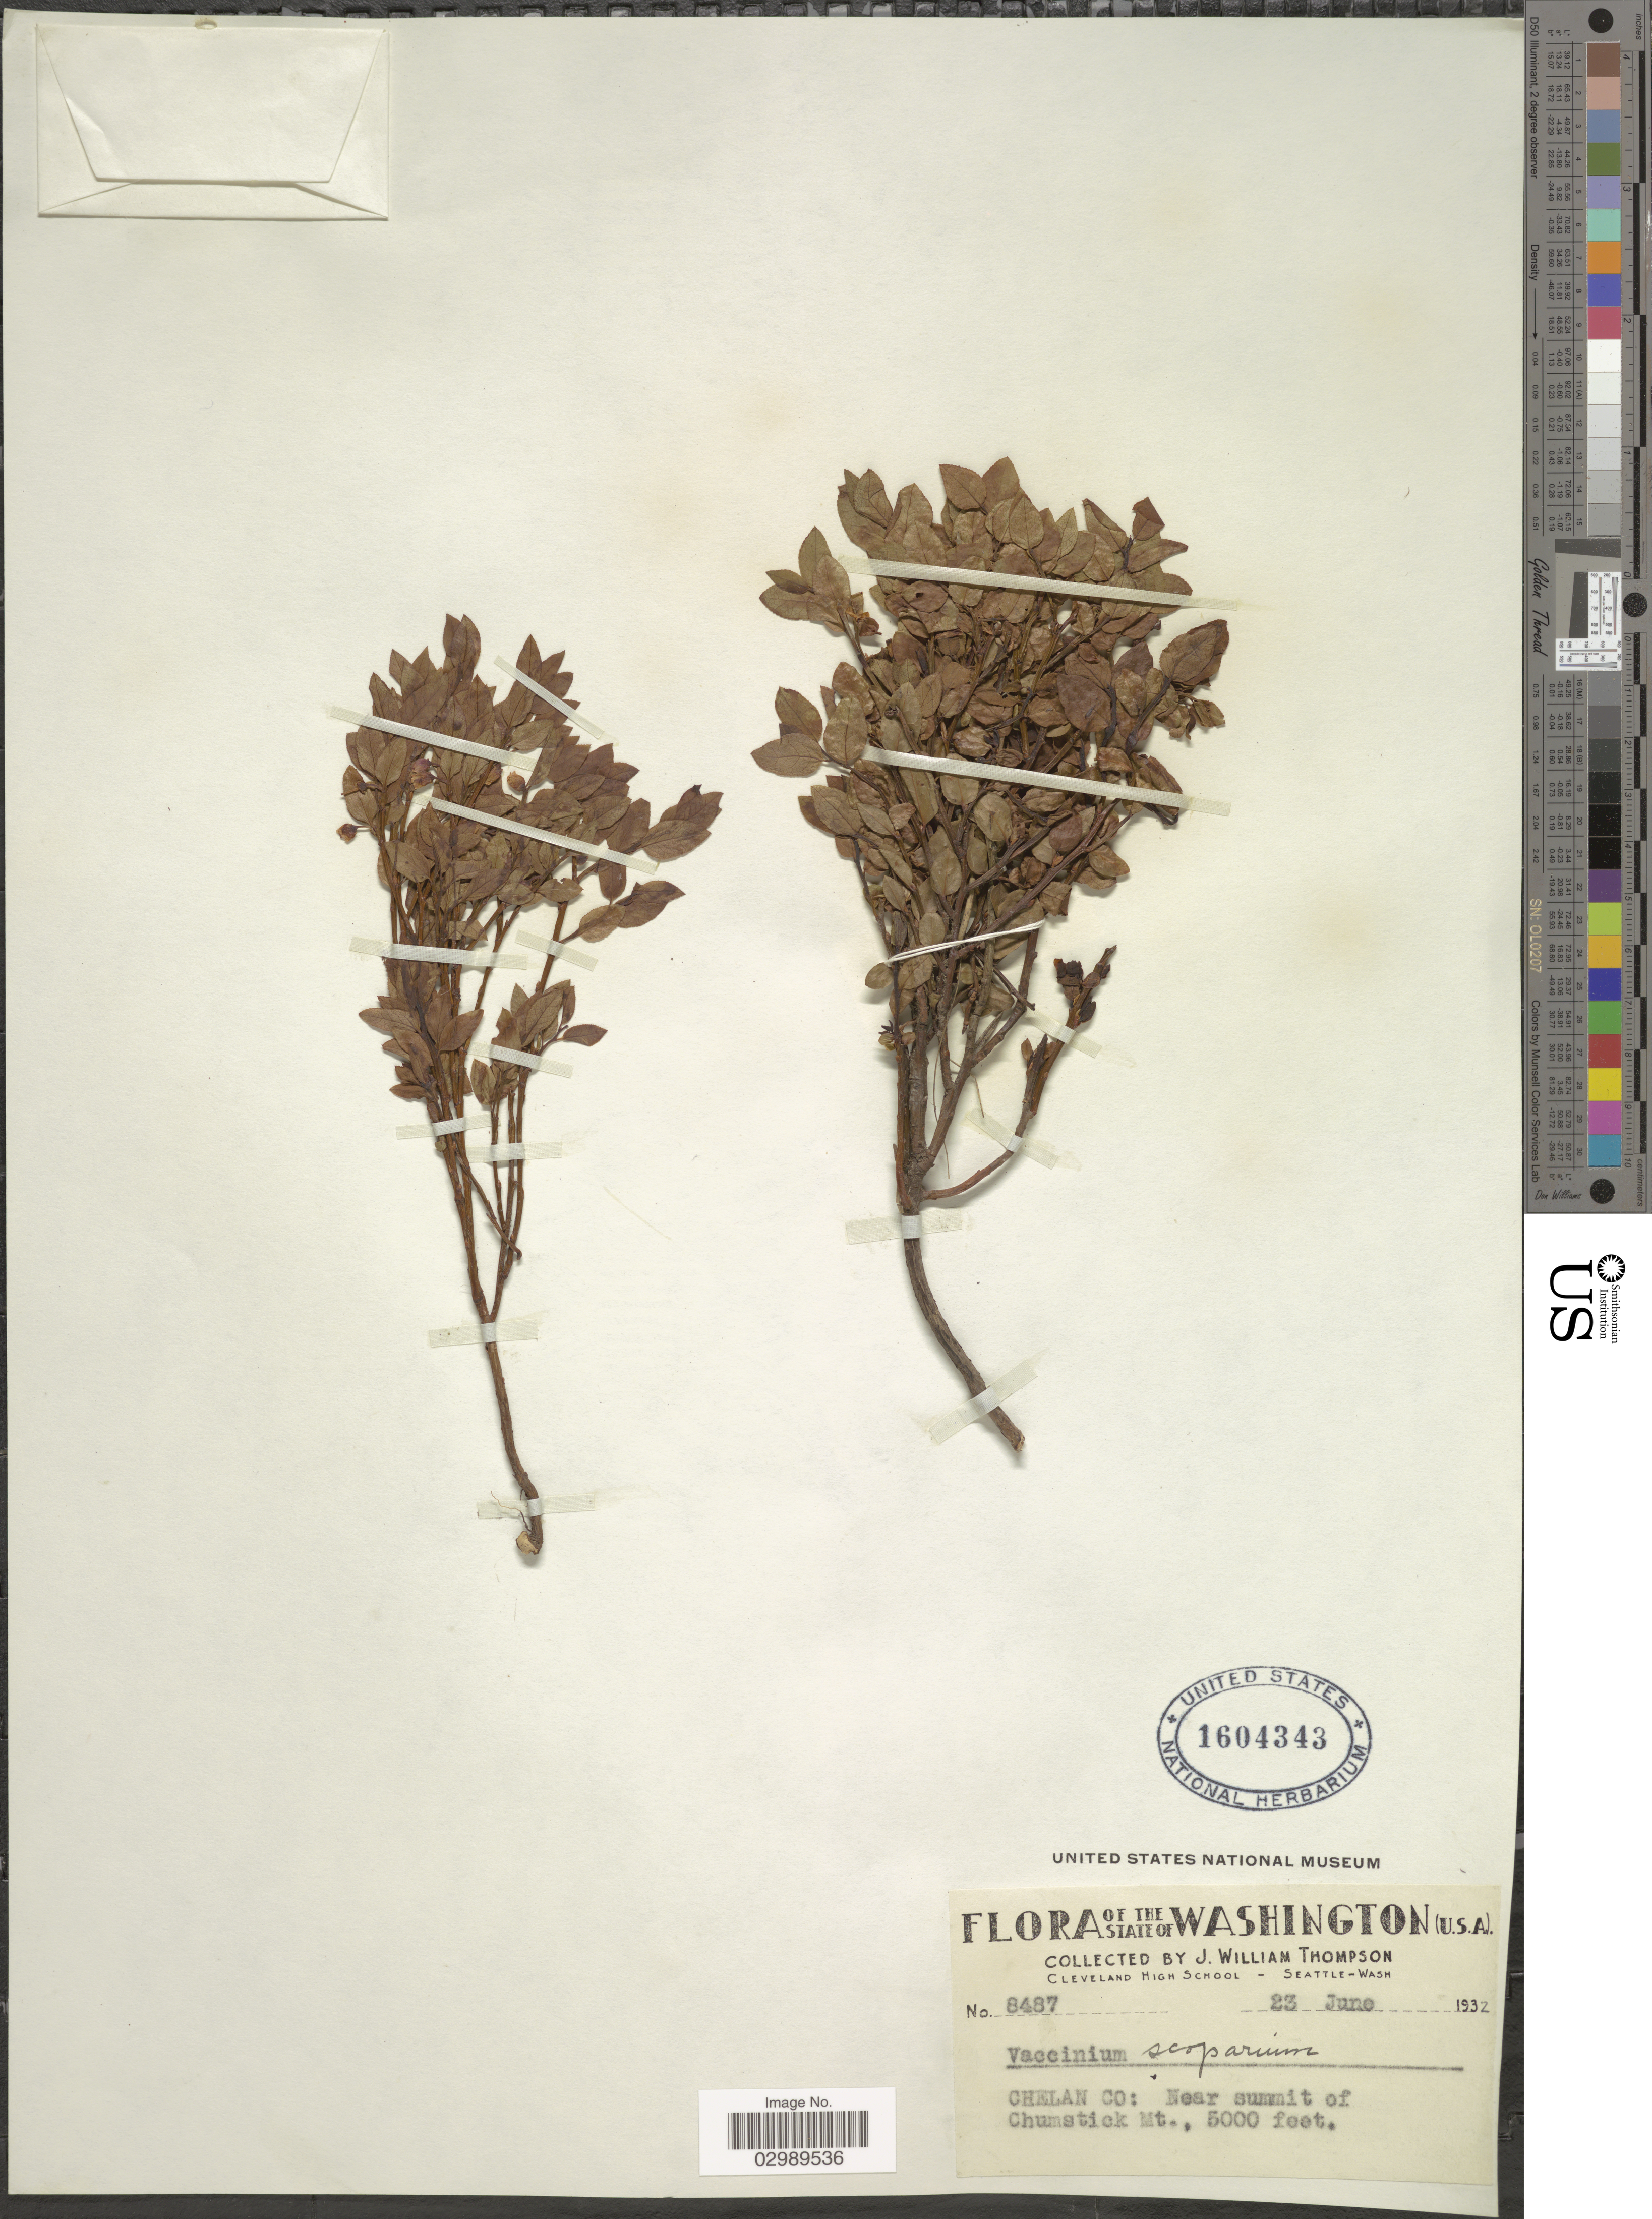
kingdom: Plantae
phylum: Tracheophyta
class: Magnoliopsida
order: Ericales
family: Ericaceae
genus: Vaccinium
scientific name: Vaccinium scoparium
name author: Leiberg ex Coville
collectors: J. W. Thompson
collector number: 8487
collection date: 1932-06-23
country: United States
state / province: Washington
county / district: Chelan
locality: Chelan Co: Near summit of Chumstick Mt.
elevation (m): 1524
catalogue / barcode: US 1604343